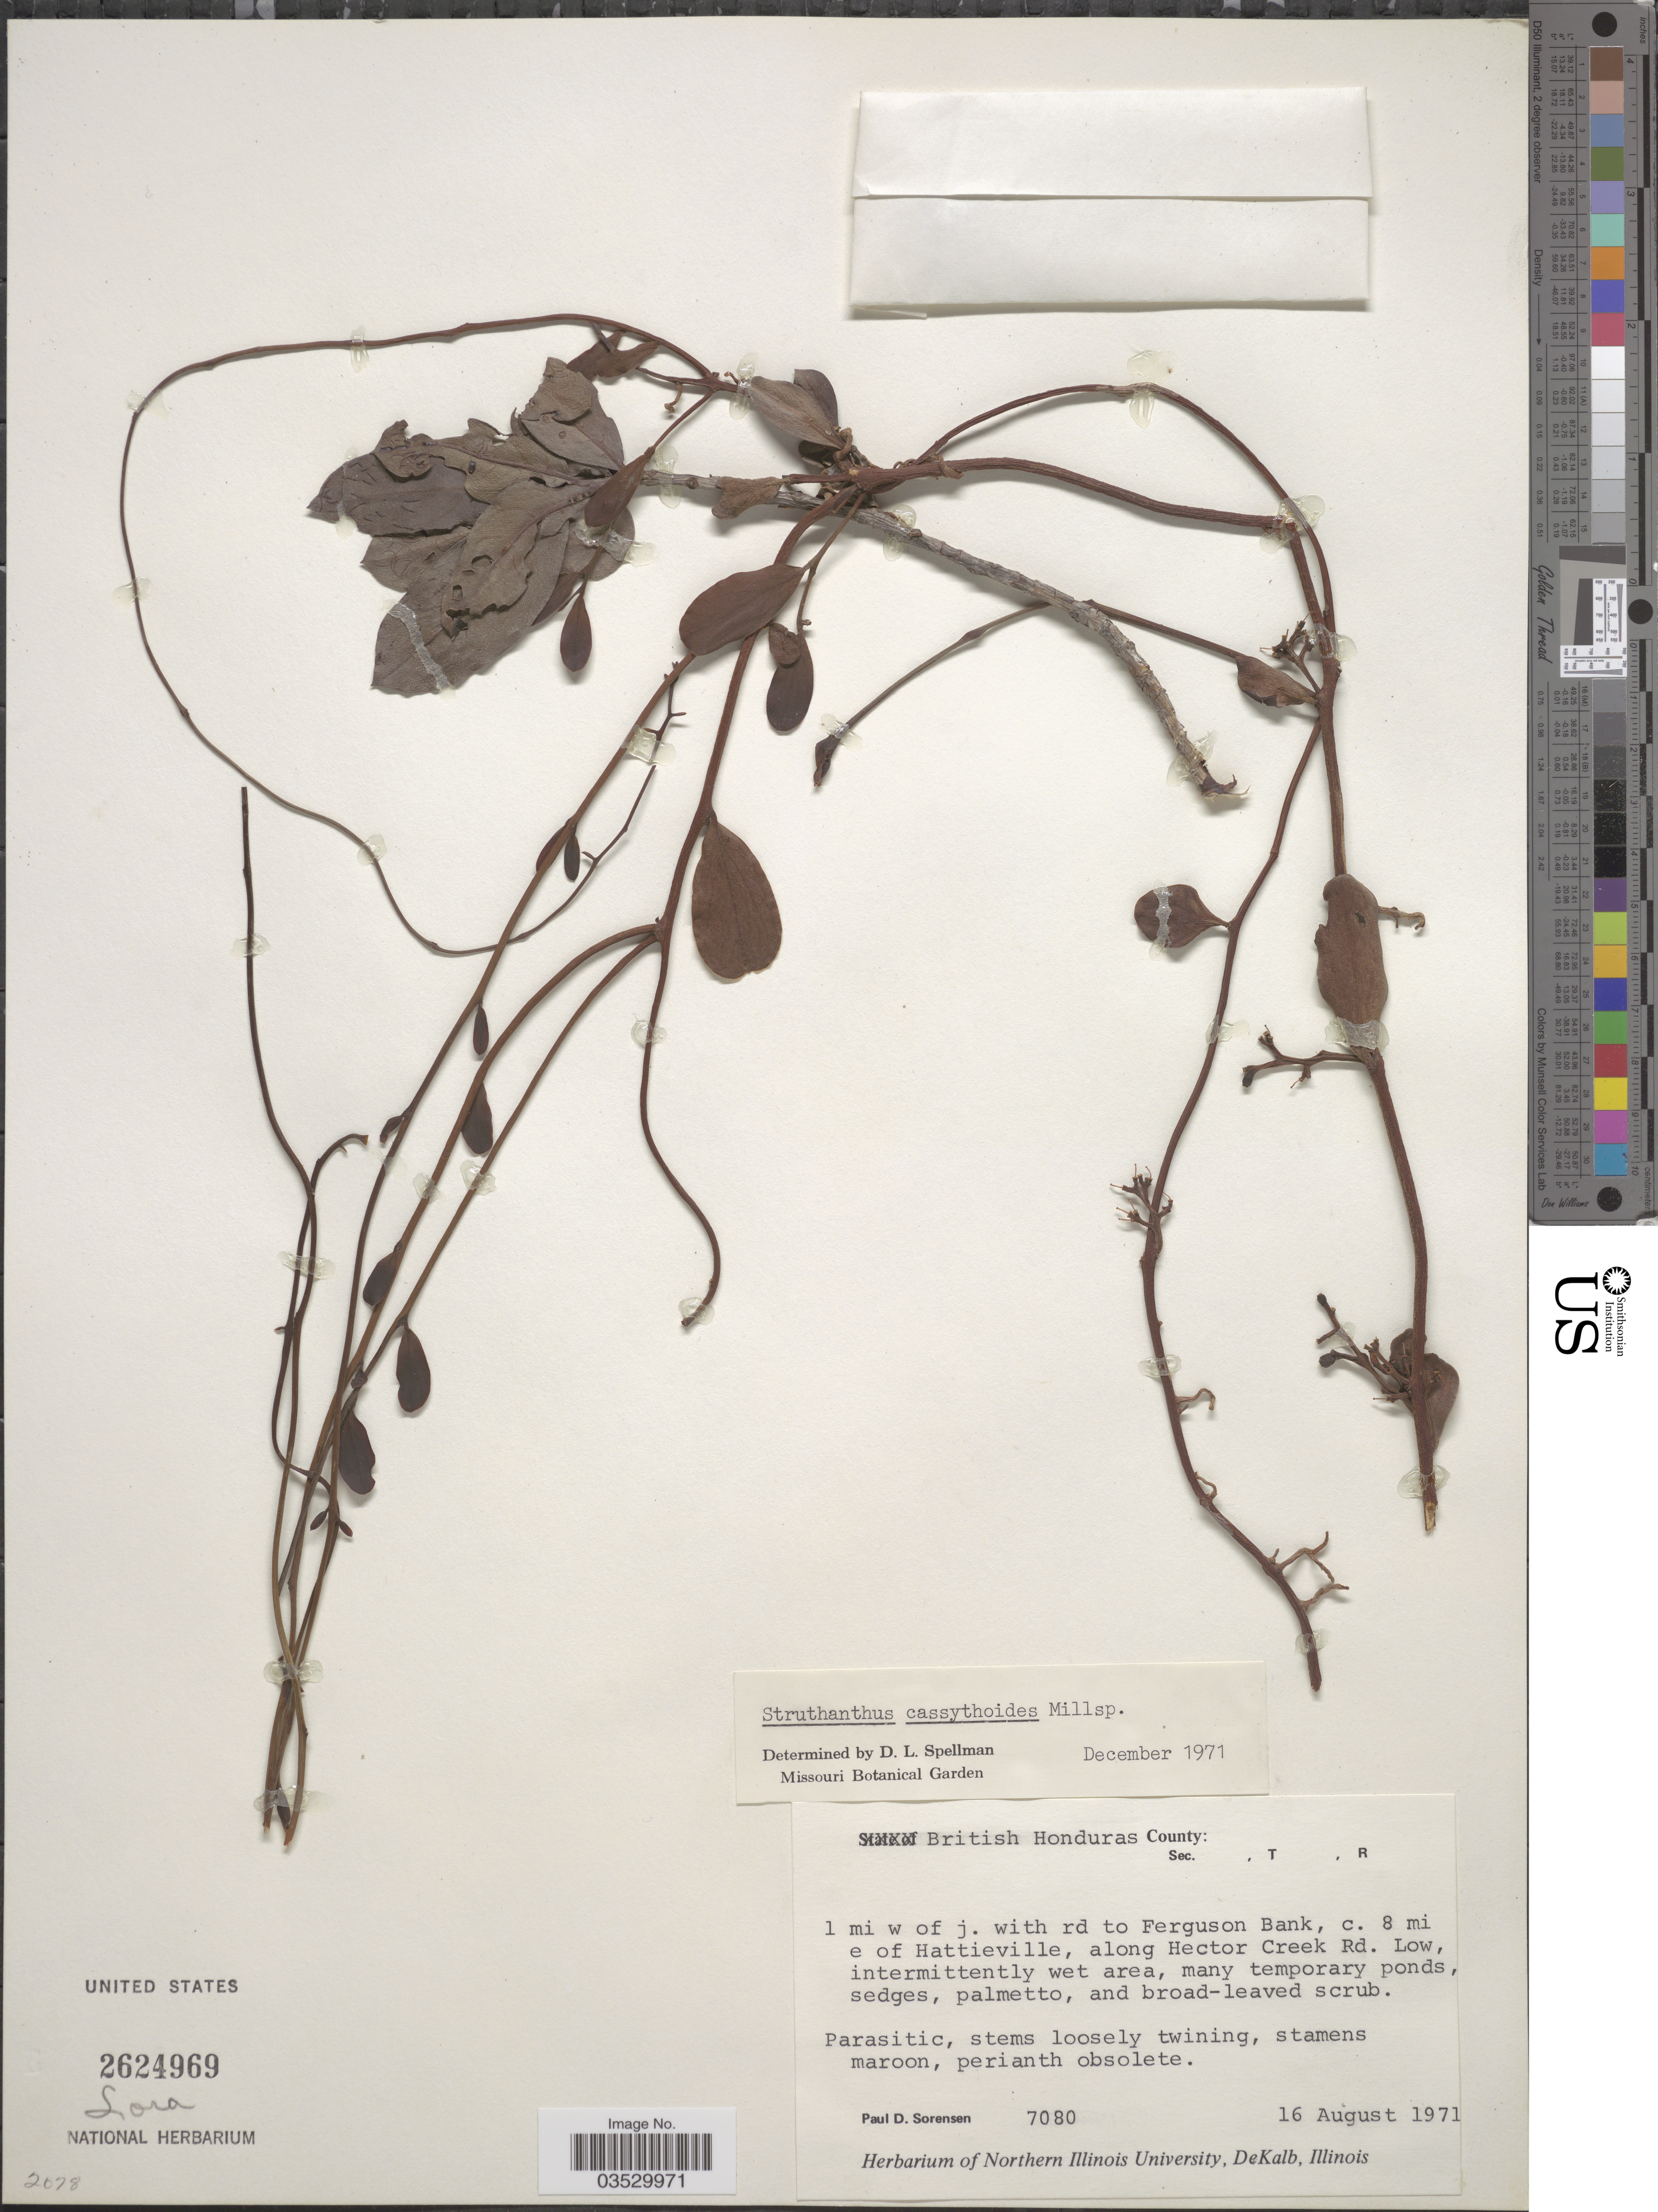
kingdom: Plantae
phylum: Tracheophyta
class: Magnoliopsida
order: Santalales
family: Loranthaceae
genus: Struthanthus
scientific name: Struthanthus cassythoides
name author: Standl.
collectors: P. Sorensen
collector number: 7080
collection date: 1971-08-16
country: Belize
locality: British Honduras. 1 mi w of j. with rd to Ferguson Bank, c. 8 mi e of Hattieville, along Hector Creek Rd.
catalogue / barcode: US 2624969